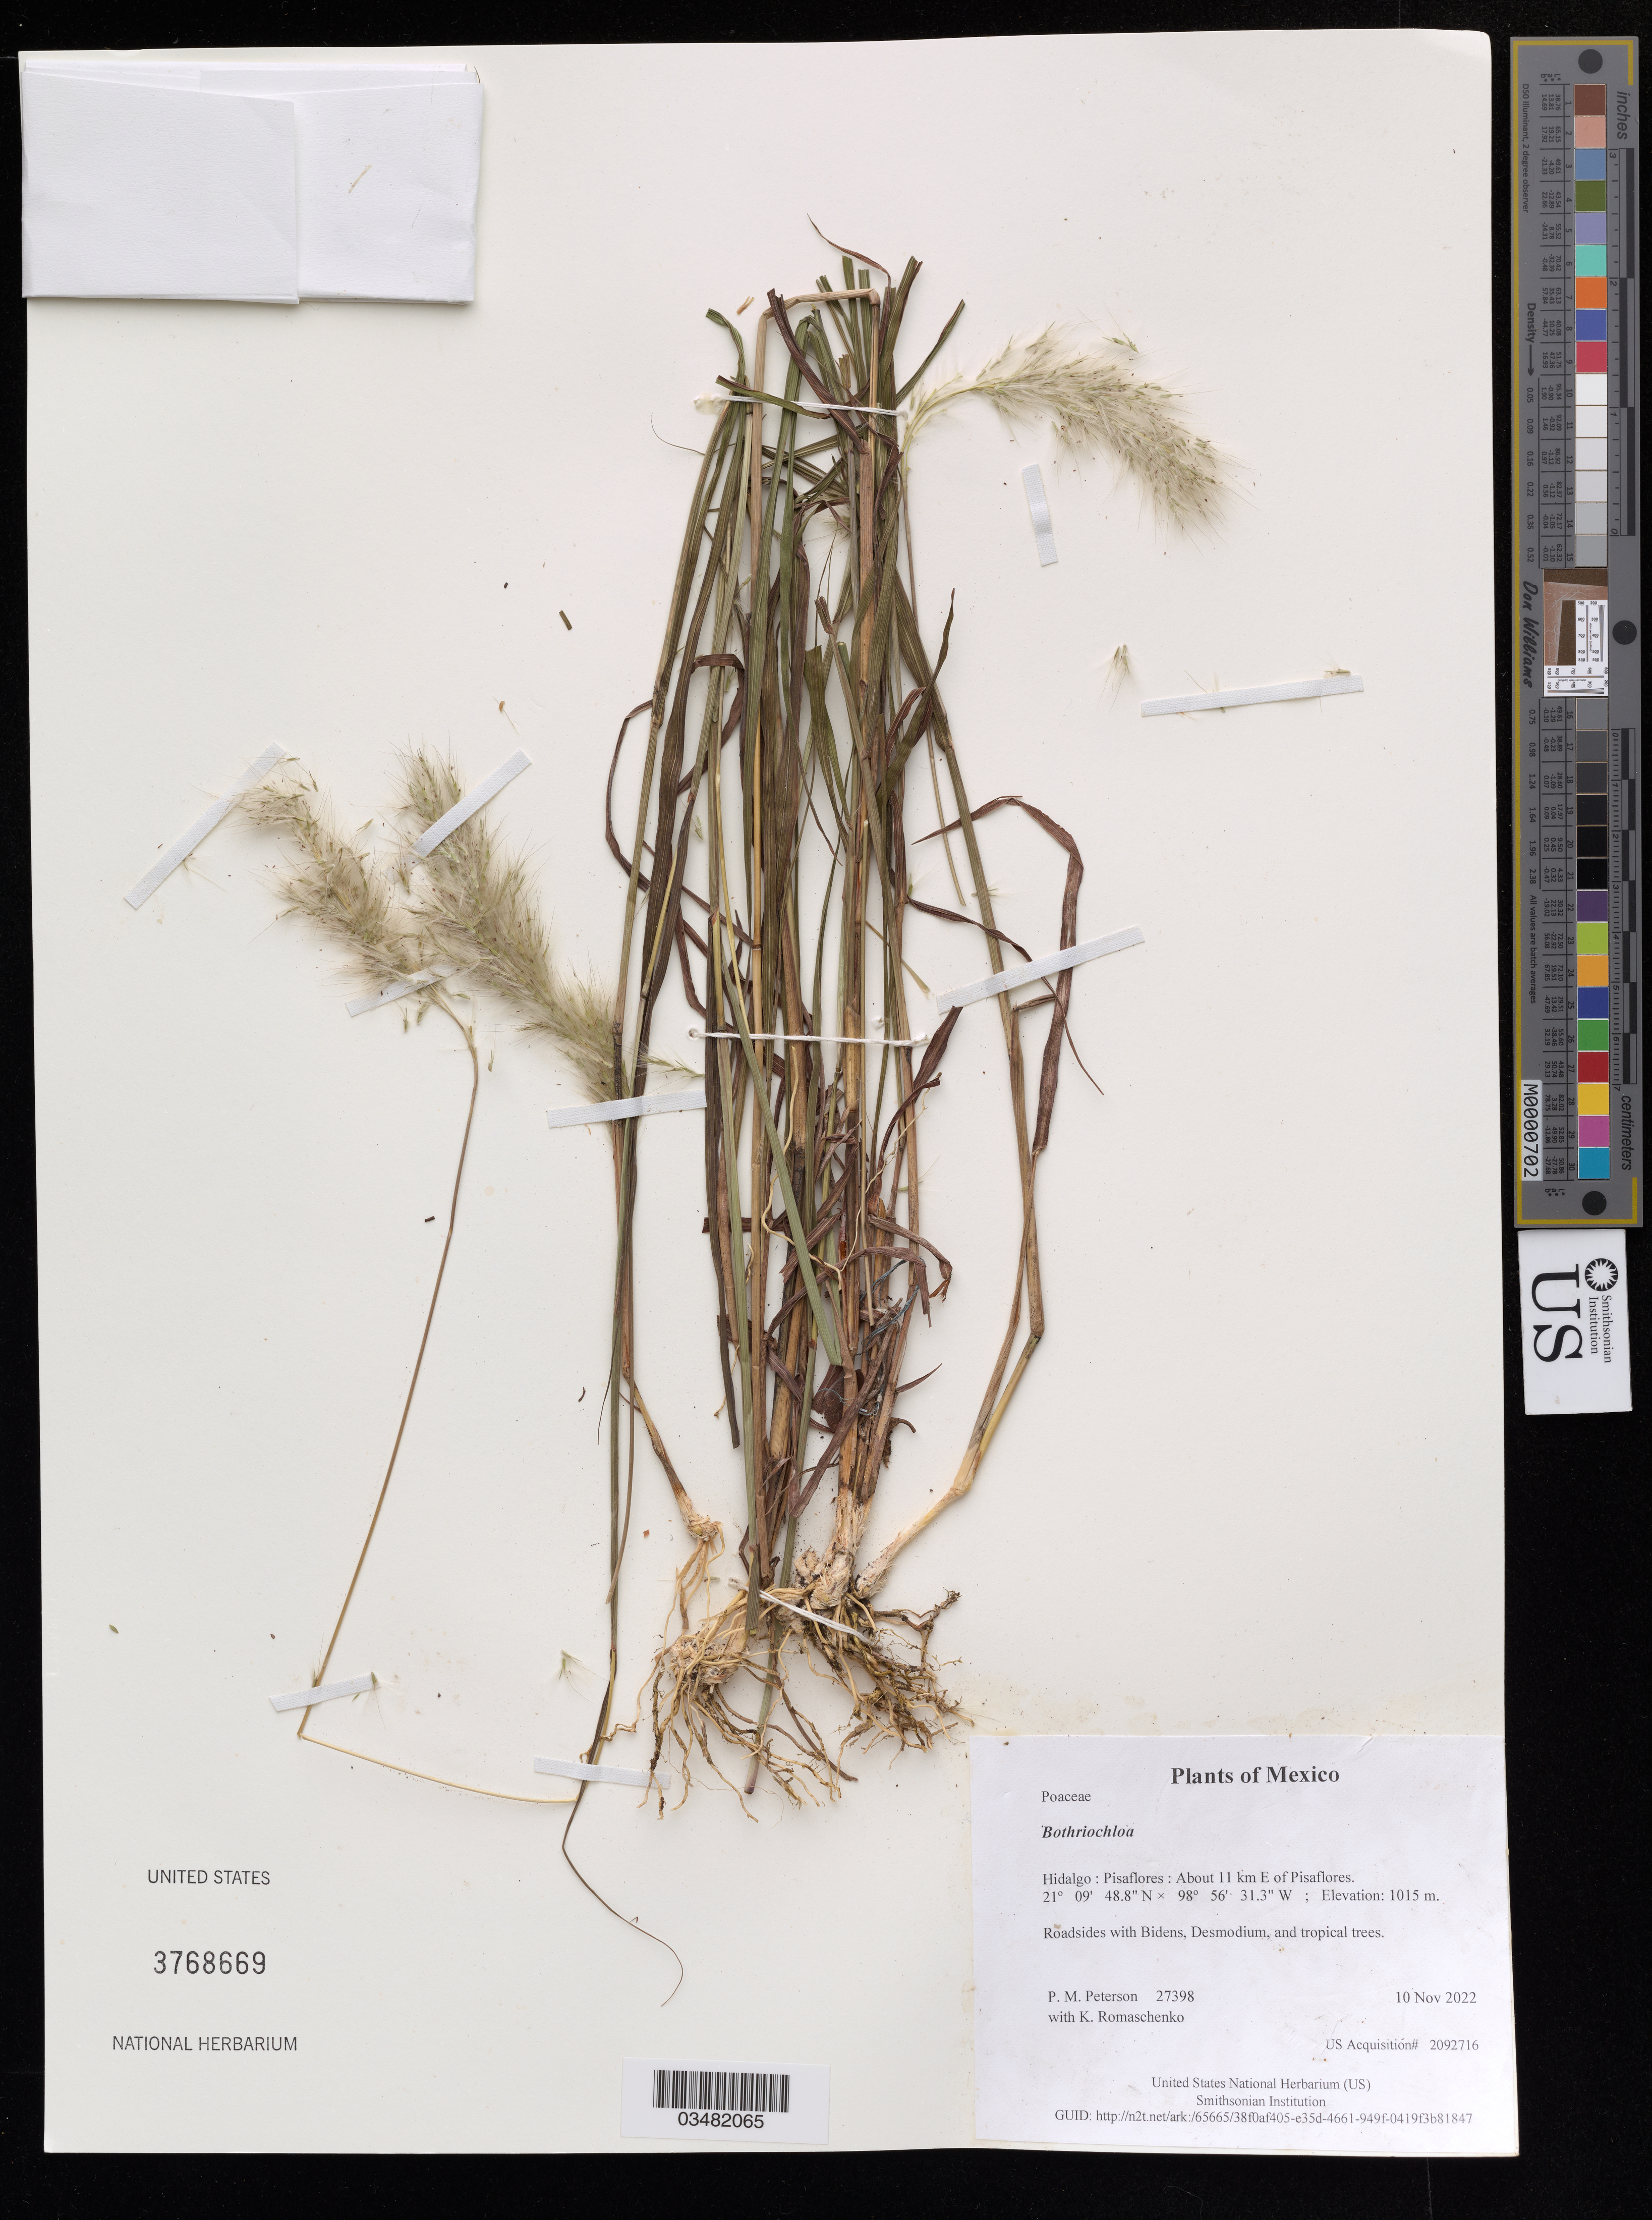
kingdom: Plantae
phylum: Tracheophyta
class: Liliopsida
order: Poales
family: Poaceae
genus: Bothriochloa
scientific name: Bothriochloa sp.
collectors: P. M. Peterson & K. Romaschenko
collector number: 27398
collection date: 2022-11-10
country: México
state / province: Hidalgo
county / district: Pisaflores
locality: About 11 km E of Pisaflores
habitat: Roadsides with Bidens, Desmodium, and tropical trees.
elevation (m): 1015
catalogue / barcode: US 3768669